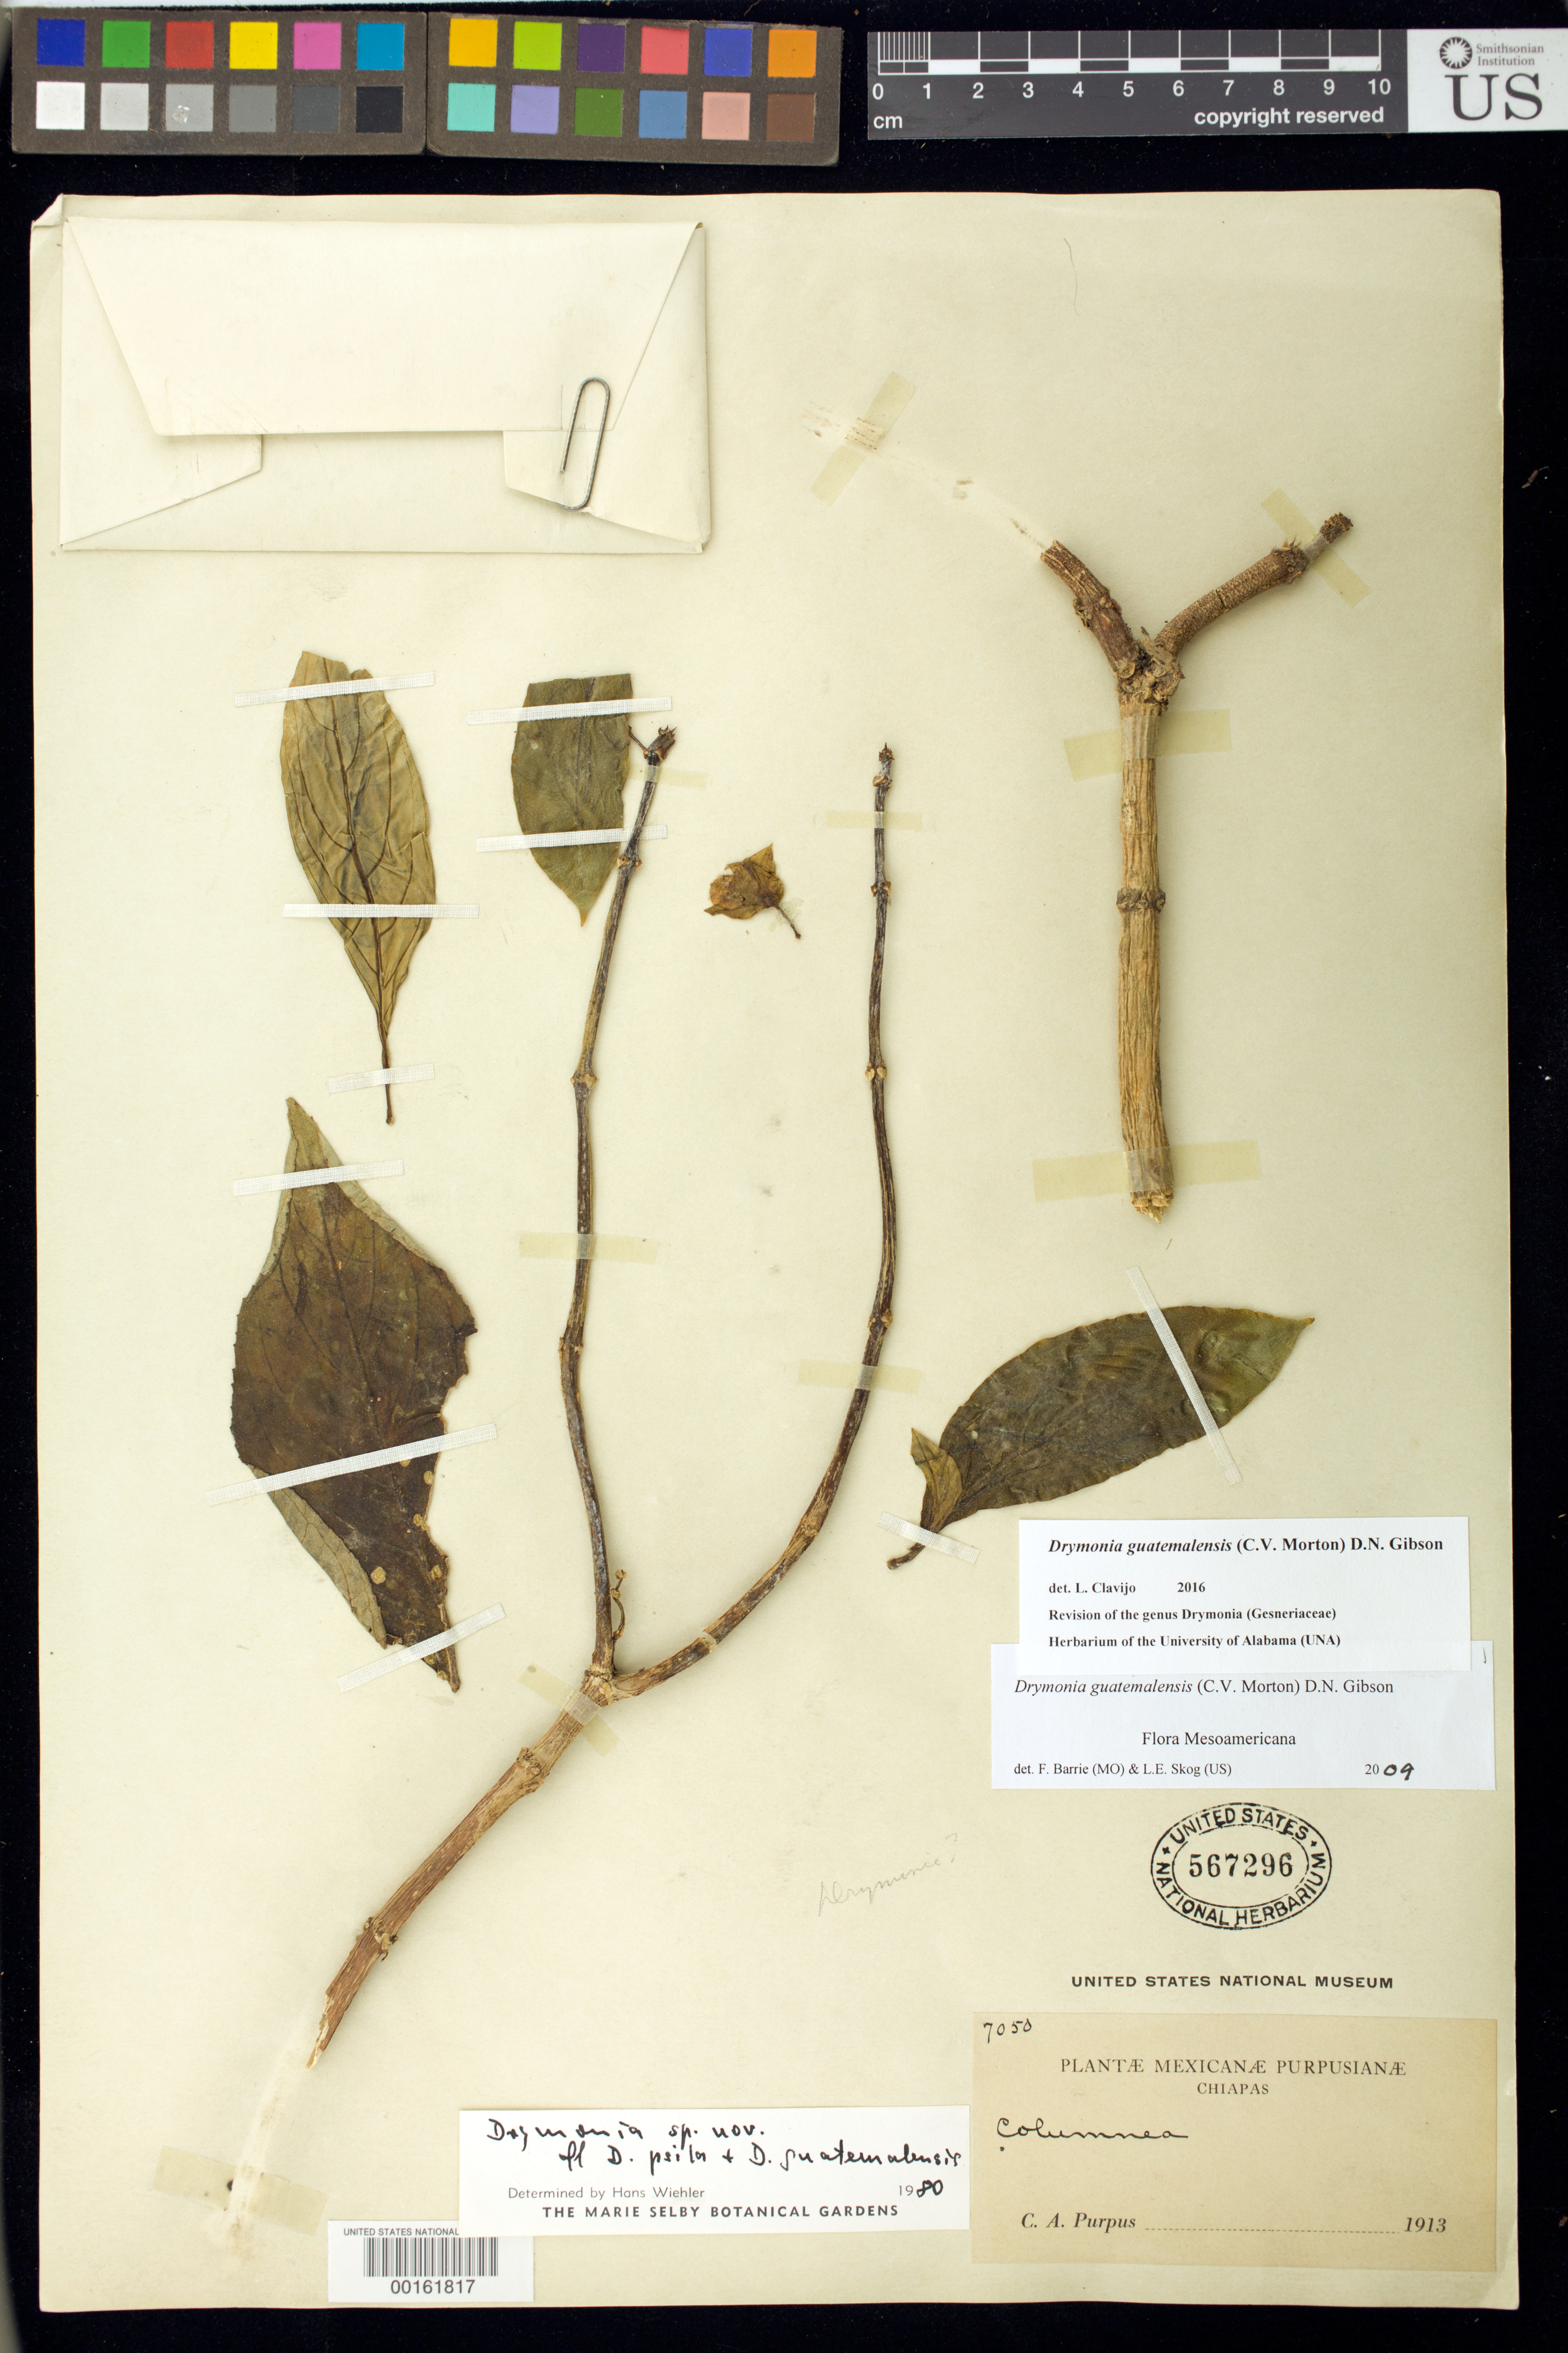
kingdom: Plantae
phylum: Tracheophyta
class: Magnoliopsida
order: Lamiales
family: Gesneriaceae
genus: Drymonia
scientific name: Drymonia guatemalensis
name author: (C.V. Morton) D.N. Gibson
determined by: Barrie, F. R.; Skog, Laurence E.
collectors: C. A. Purpus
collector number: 7050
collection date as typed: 1913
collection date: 1913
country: Mexico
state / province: Chiapas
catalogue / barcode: US 567296